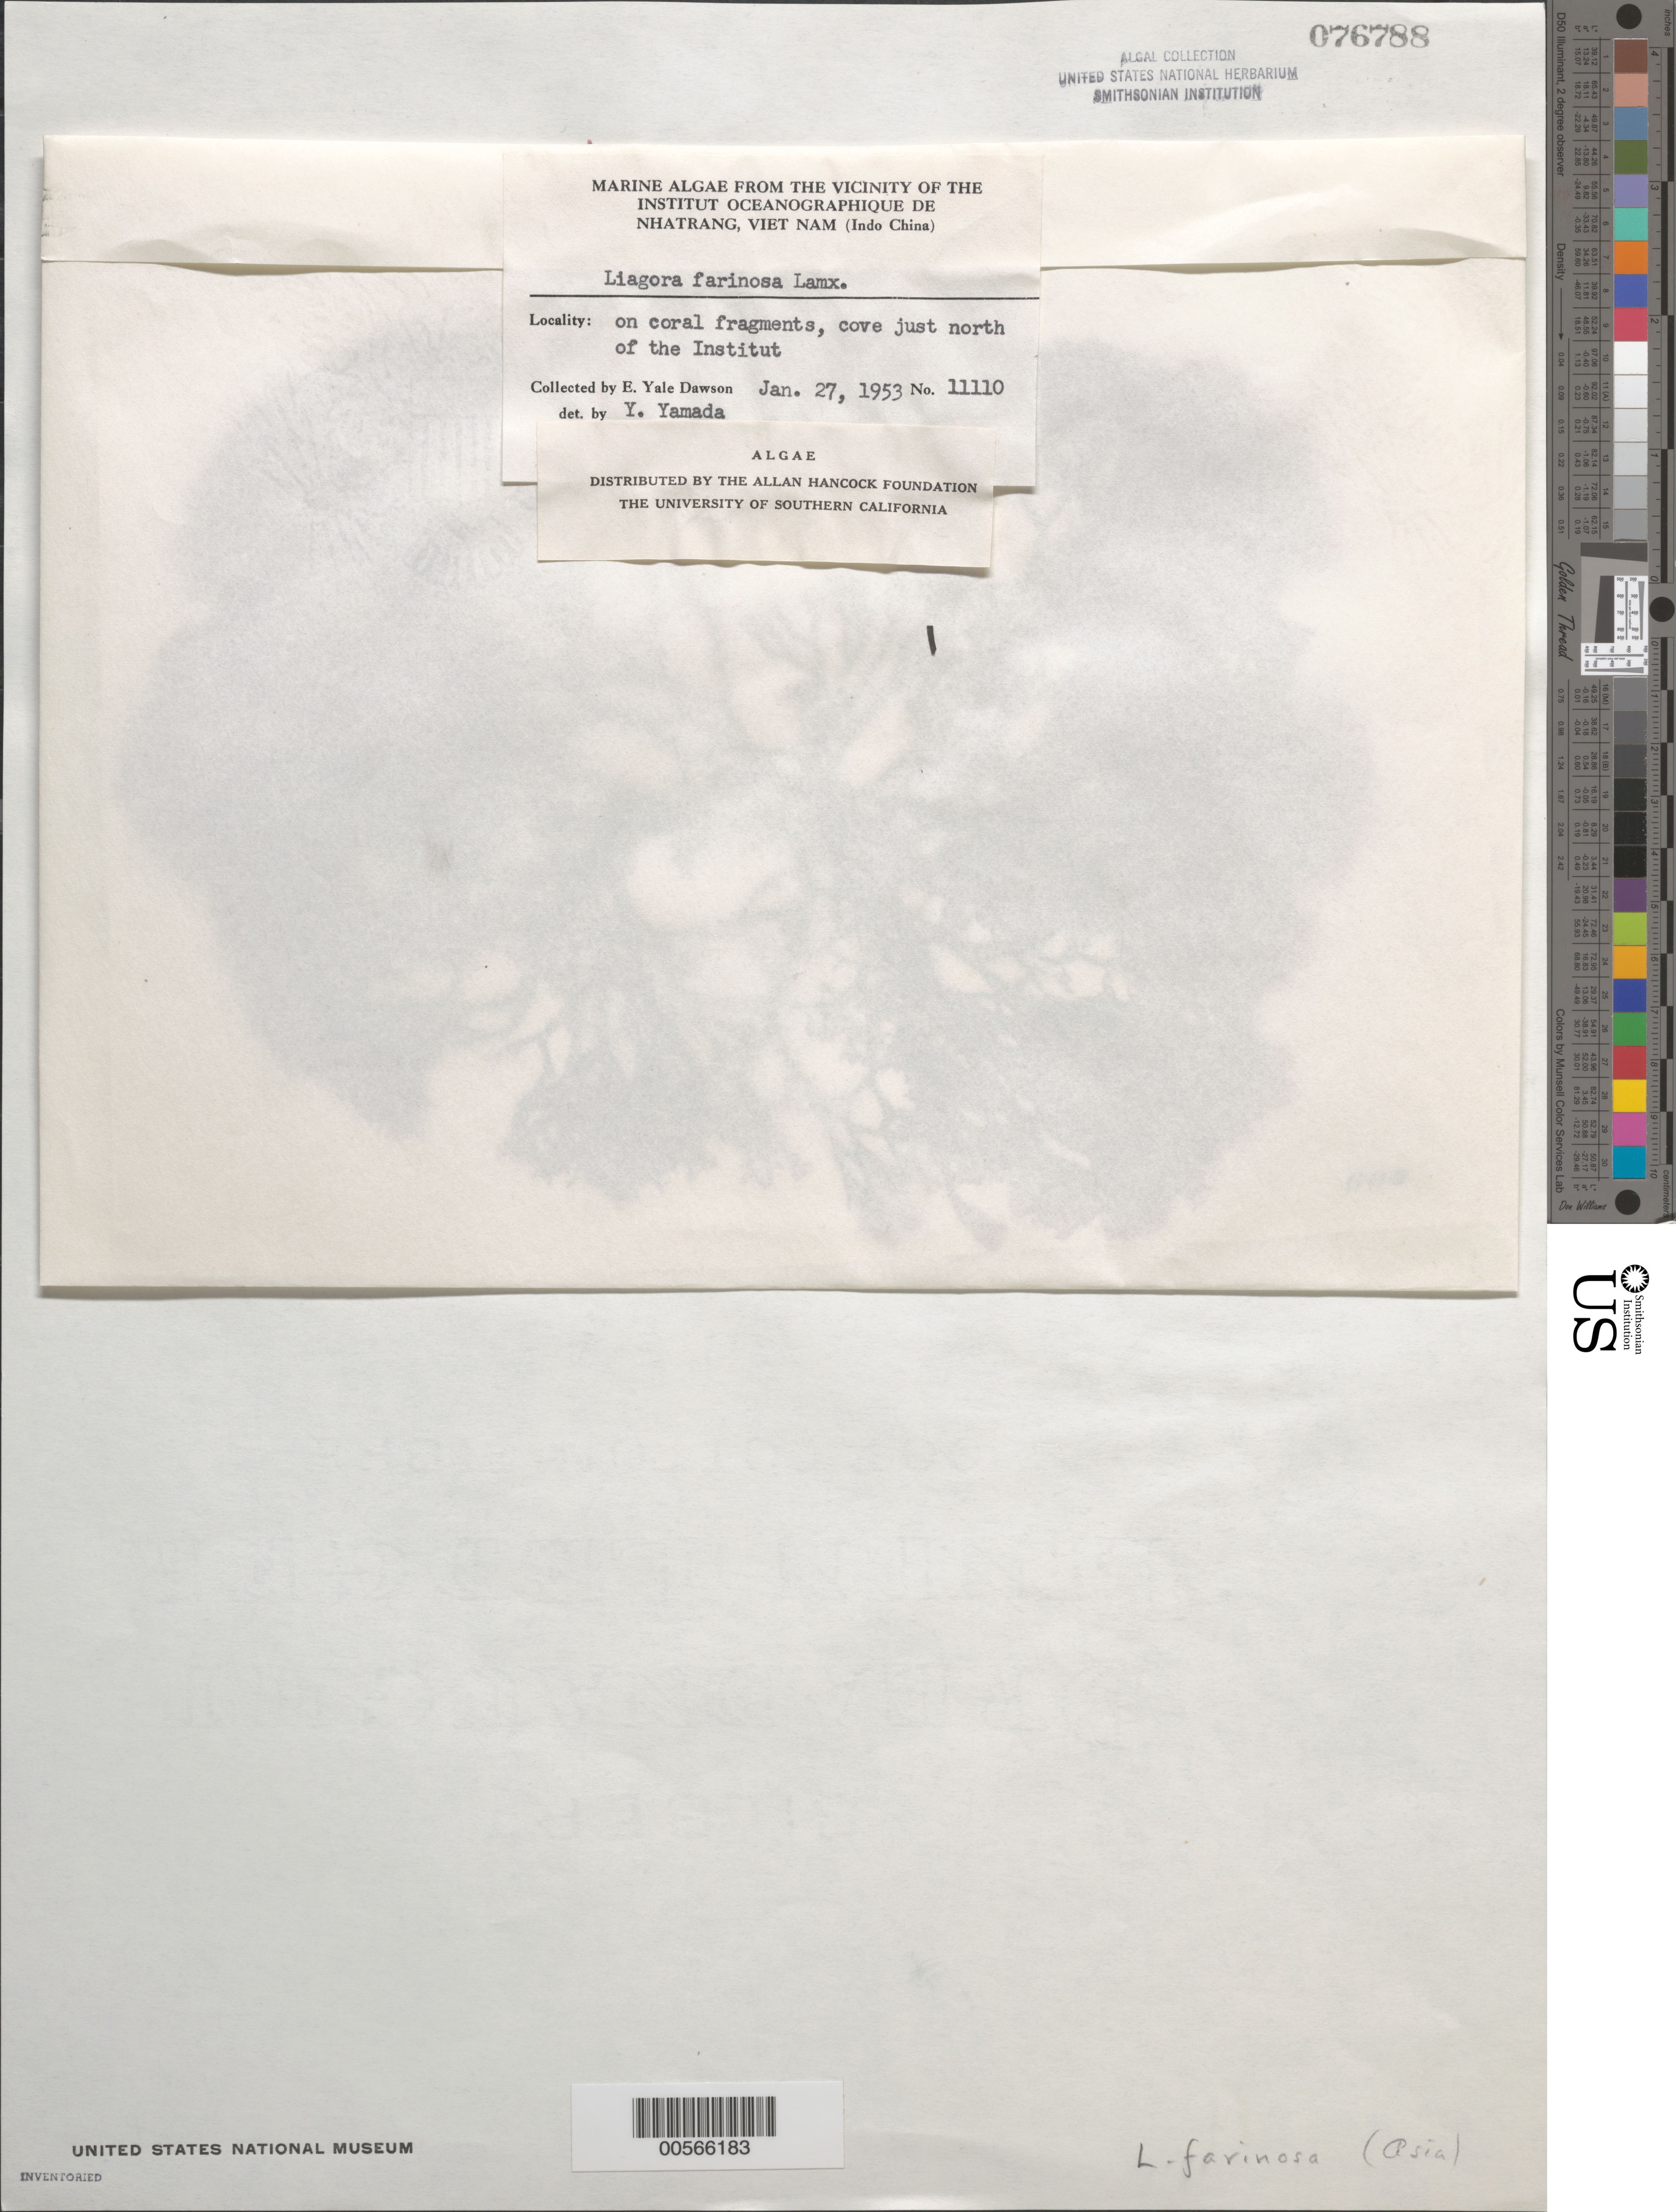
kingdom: Plantae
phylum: Rhodophyta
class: Florideophyceae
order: Nemaliales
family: Liagoraceae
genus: Liagora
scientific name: Liagora farinosa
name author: J.V.Lamouroux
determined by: Yamada, Yukio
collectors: E. Y. Dawson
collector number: EYD 11110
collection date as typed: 27 Jan 1953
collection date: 1953-01-27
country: Vietnam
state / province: Phu Khanh Province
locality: Nhatrang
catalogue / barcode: US 76788